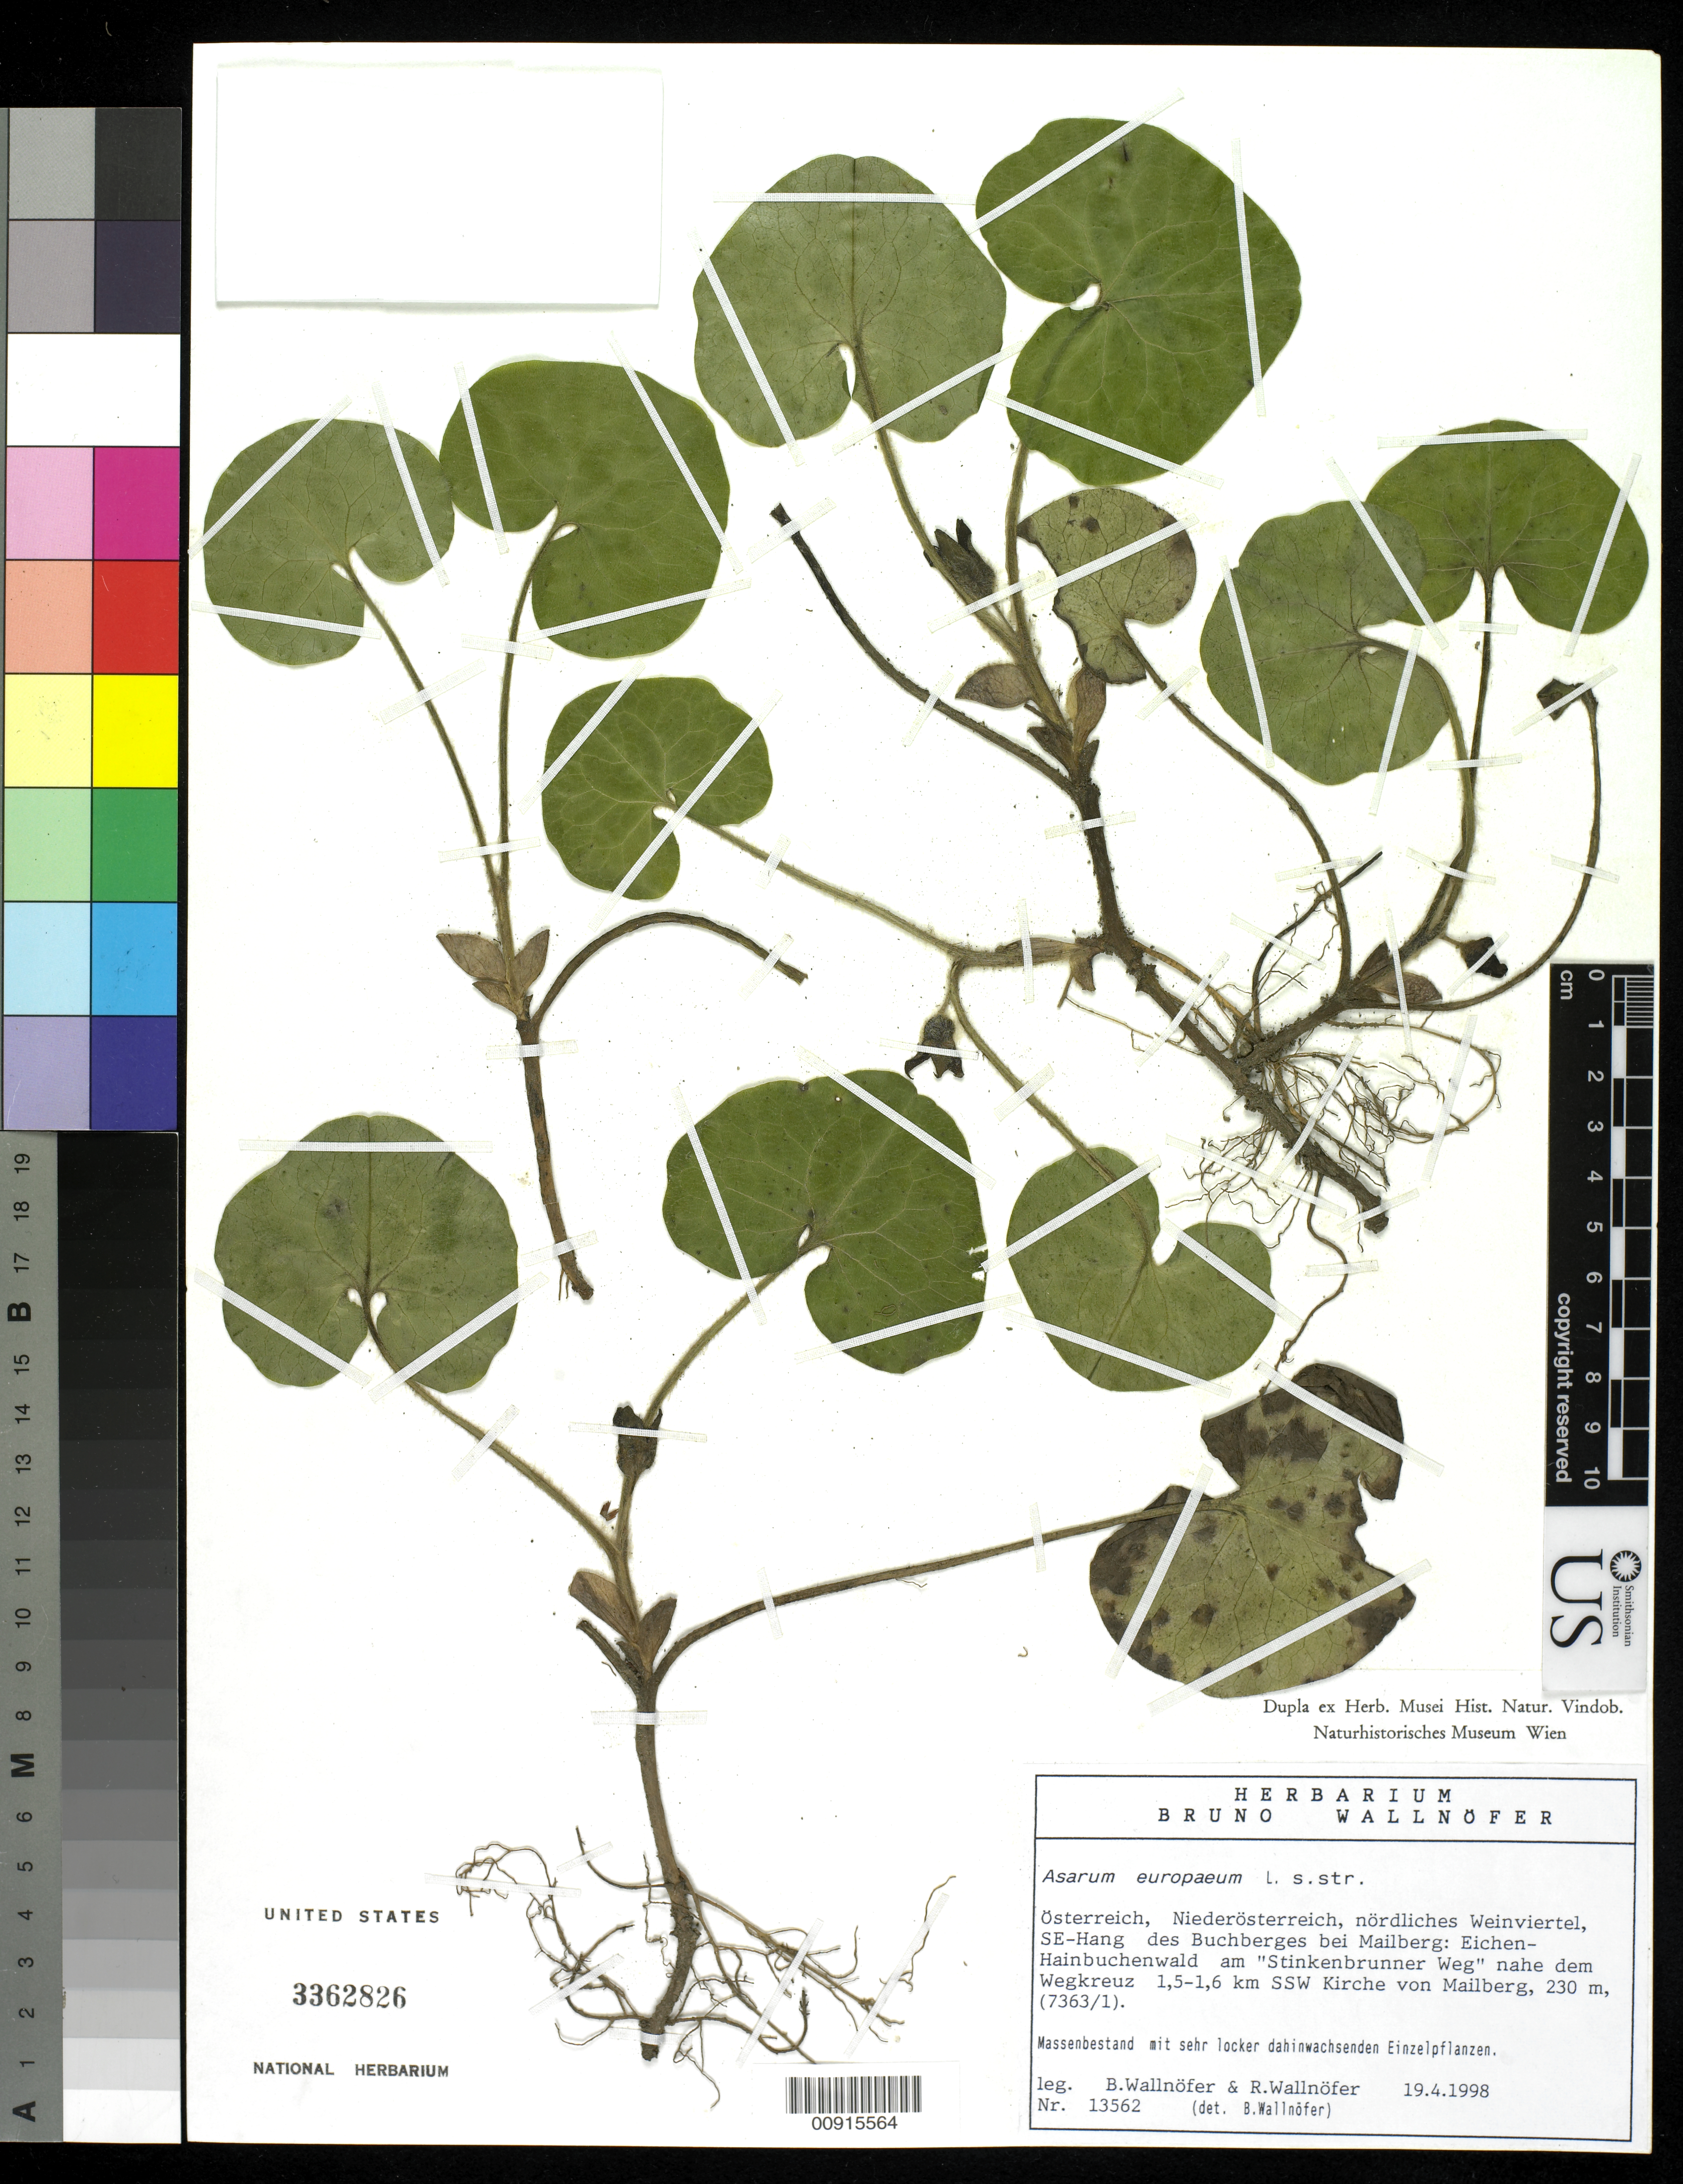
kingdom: Plantae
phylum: Tracheophyta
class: Magnoliopsida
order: Piperales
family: Aristolochiaceae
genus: Asarum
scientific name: Asarum europaeum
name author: L.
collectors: B. Wallnöfer & R. Wallnofer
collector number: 13562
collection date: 1998-04-19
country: Austria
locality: Niederosterreich, nordliches Weinviertel, SE-Hangs des Buchberges bei Mailberg: Eichen-Hainbuchenwald am "Stinkenbrunner Weg" nahe dem Wegkreuz 1.5-1.6 km SSW Kirche von Mailberg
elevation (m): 230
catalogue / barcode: US 3362826